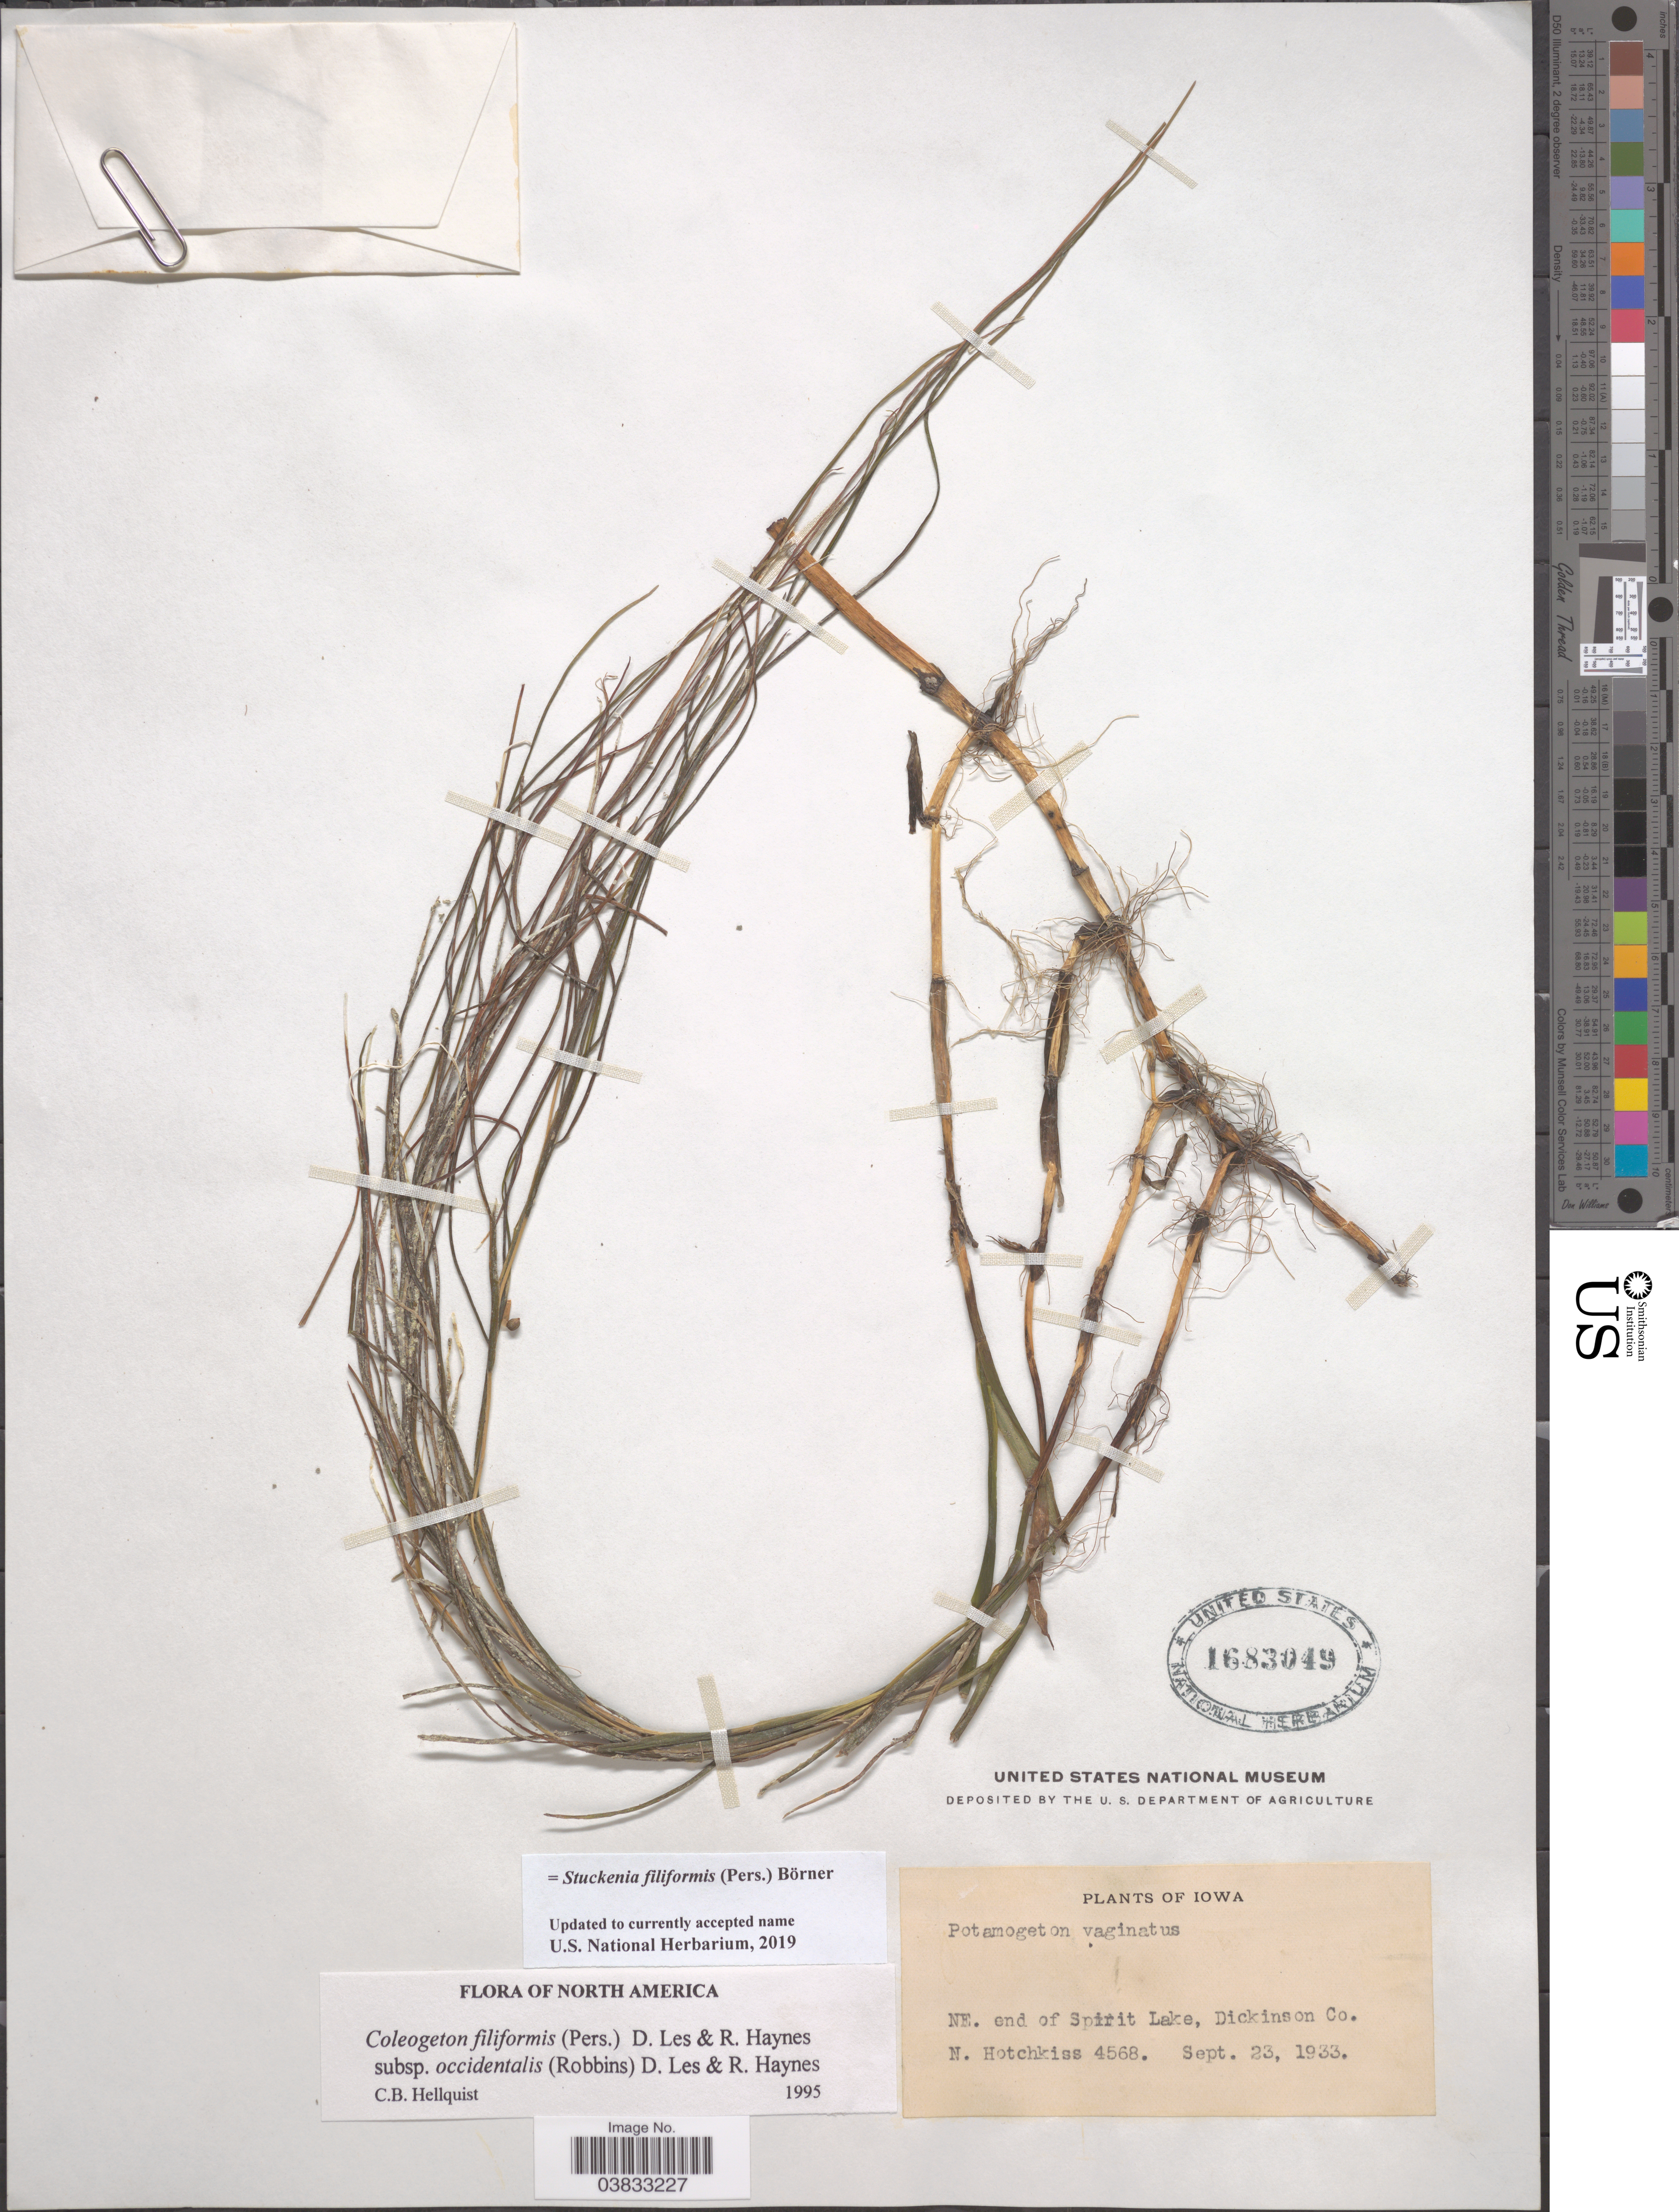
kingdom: Plantae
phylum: Tracheophyta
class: Liliopsida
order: Alismatales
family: Potamogetonaceae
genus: Stuckenia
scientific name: Stuckenia filiformis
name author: (Pers.) Börner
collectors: N. Hotchkiss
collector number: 4568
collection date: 1933-09-23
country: United States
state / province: Iowa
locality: NE. end of Spirit Lake, Dickinson Co.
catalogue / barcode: US 1683049